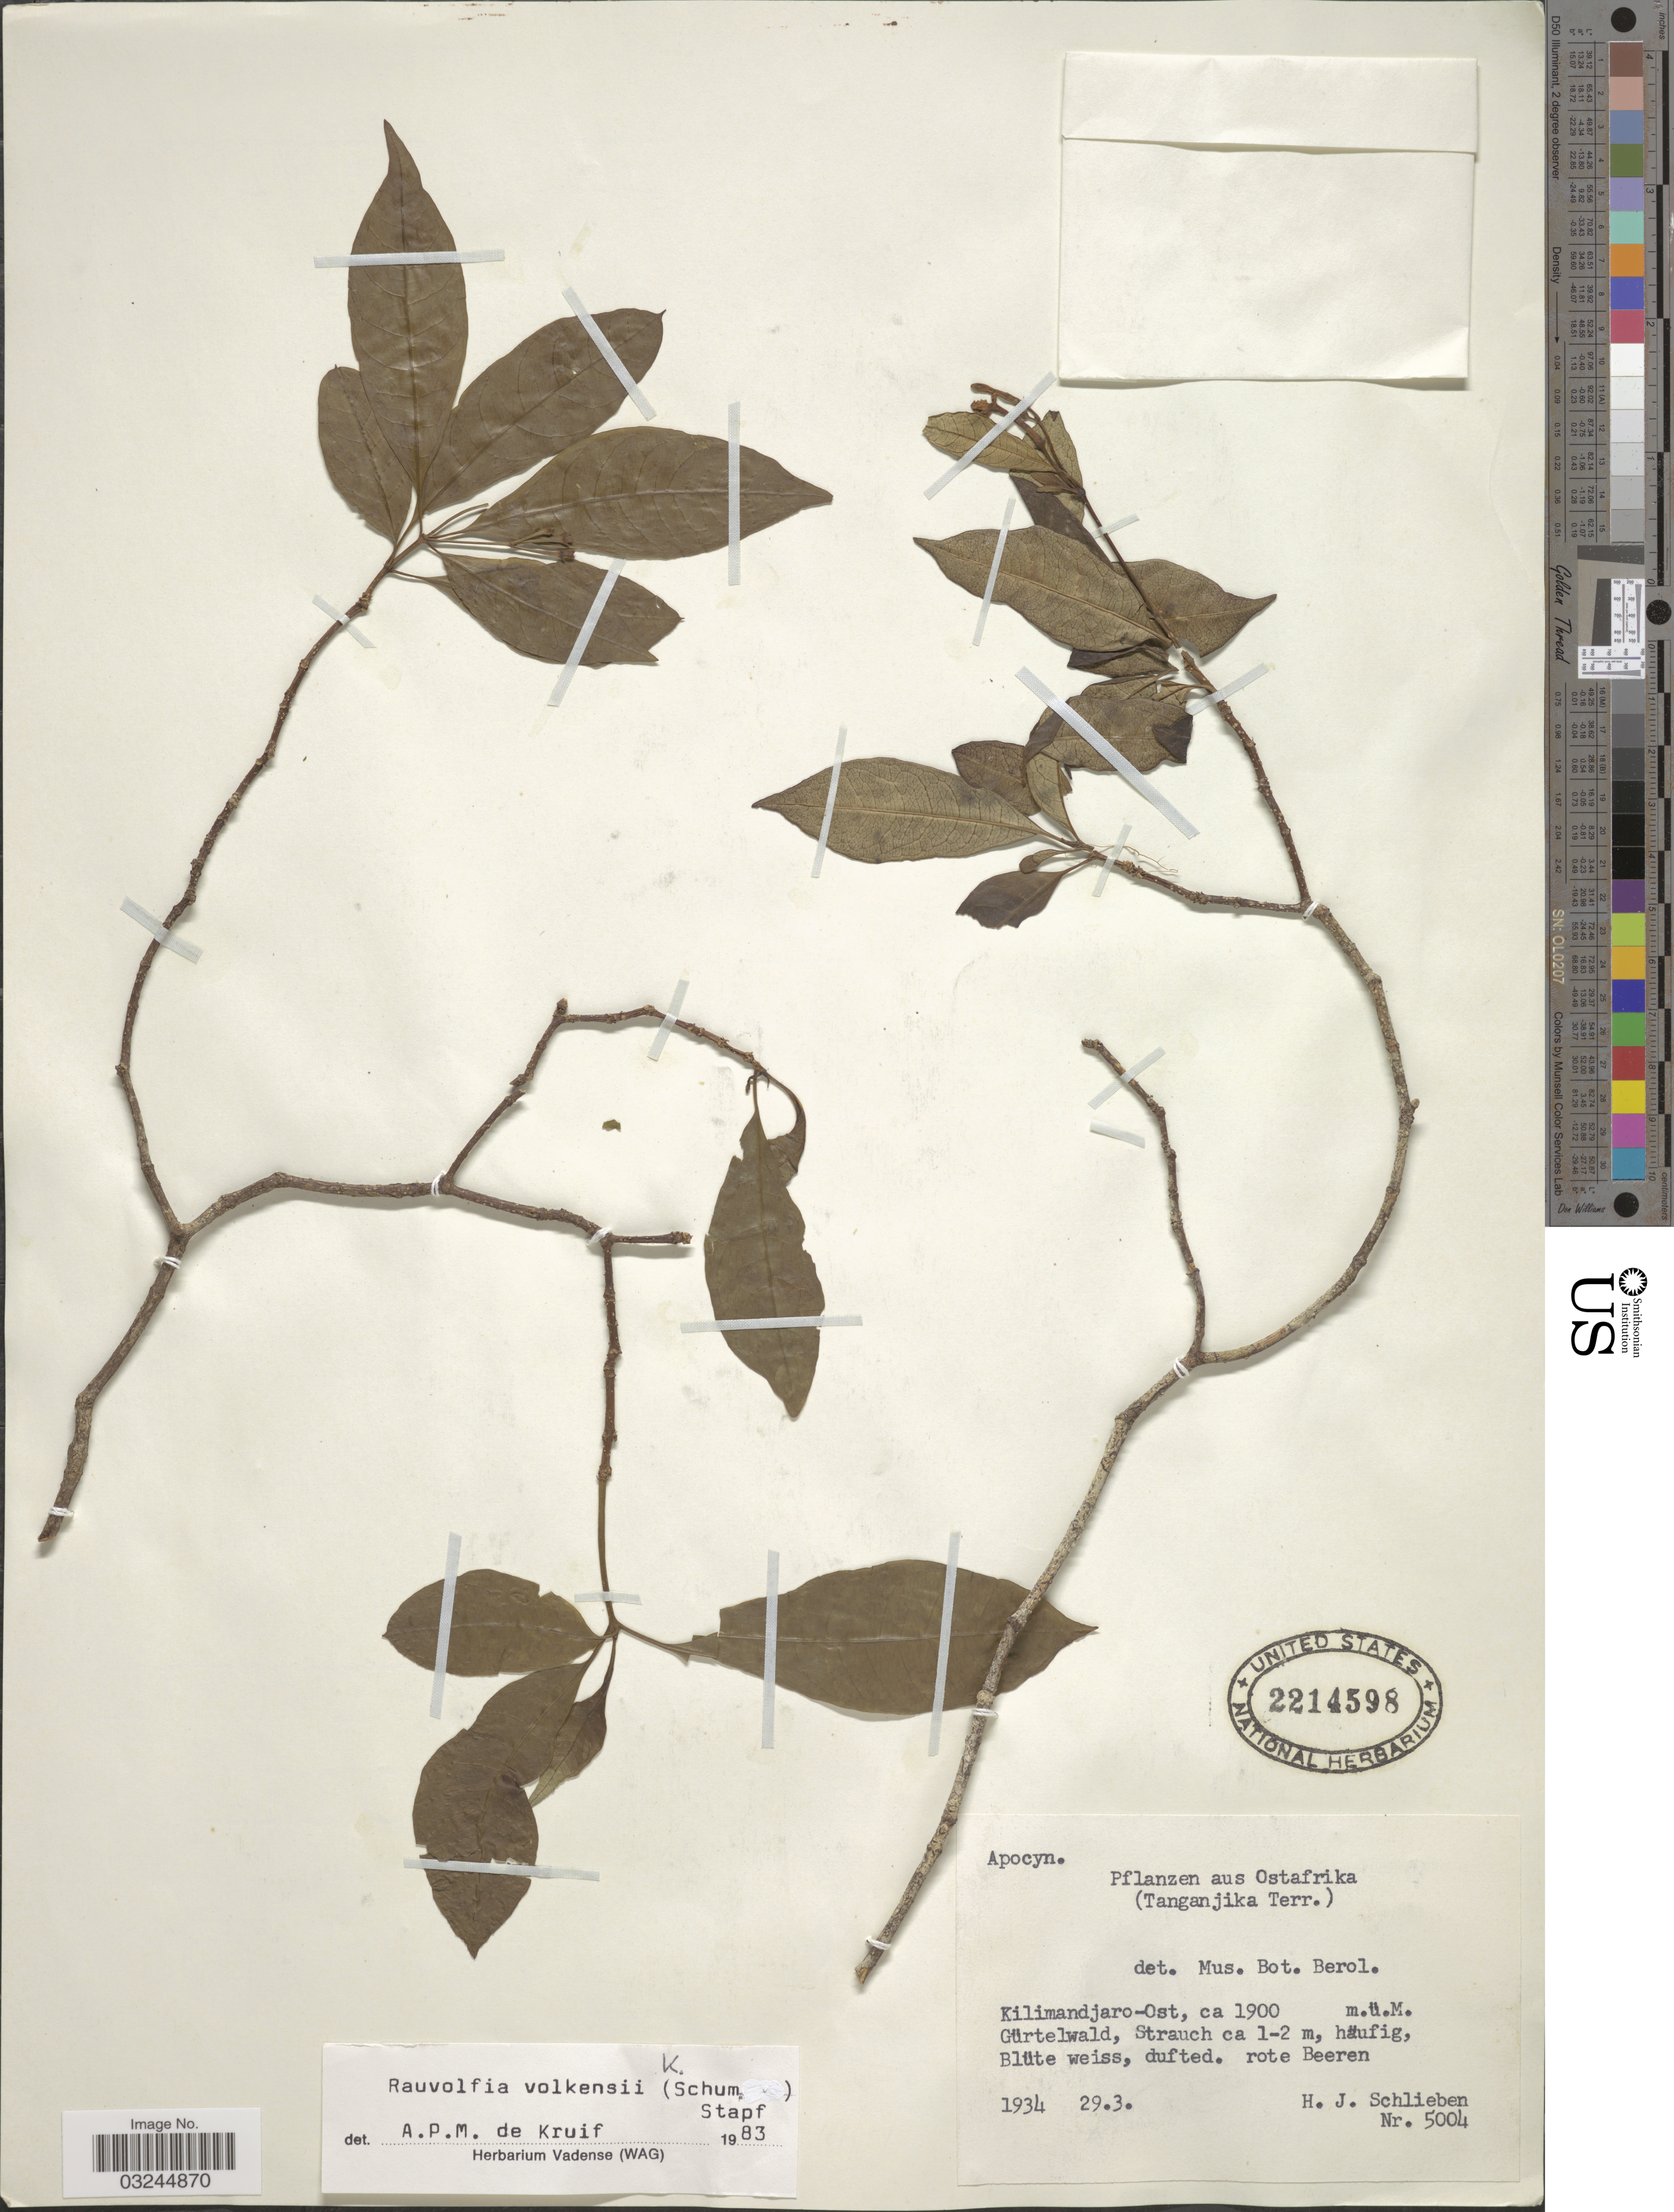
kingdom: Plantae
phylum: Tracheophyta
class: Magnoliopsida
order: Gentianales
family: Apocynaceae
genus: Rauvolfia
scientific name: Rauvolfia volkensii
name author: (K. Schum.) Stapf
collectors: H. J. Schlieben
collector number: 5004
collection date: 1934-03-29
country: Tanzania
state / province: Kilimanjaro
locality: (Tanganjika Terr.). Kilimandjaro-Ost.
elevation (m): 1900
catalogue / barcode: US 2214598